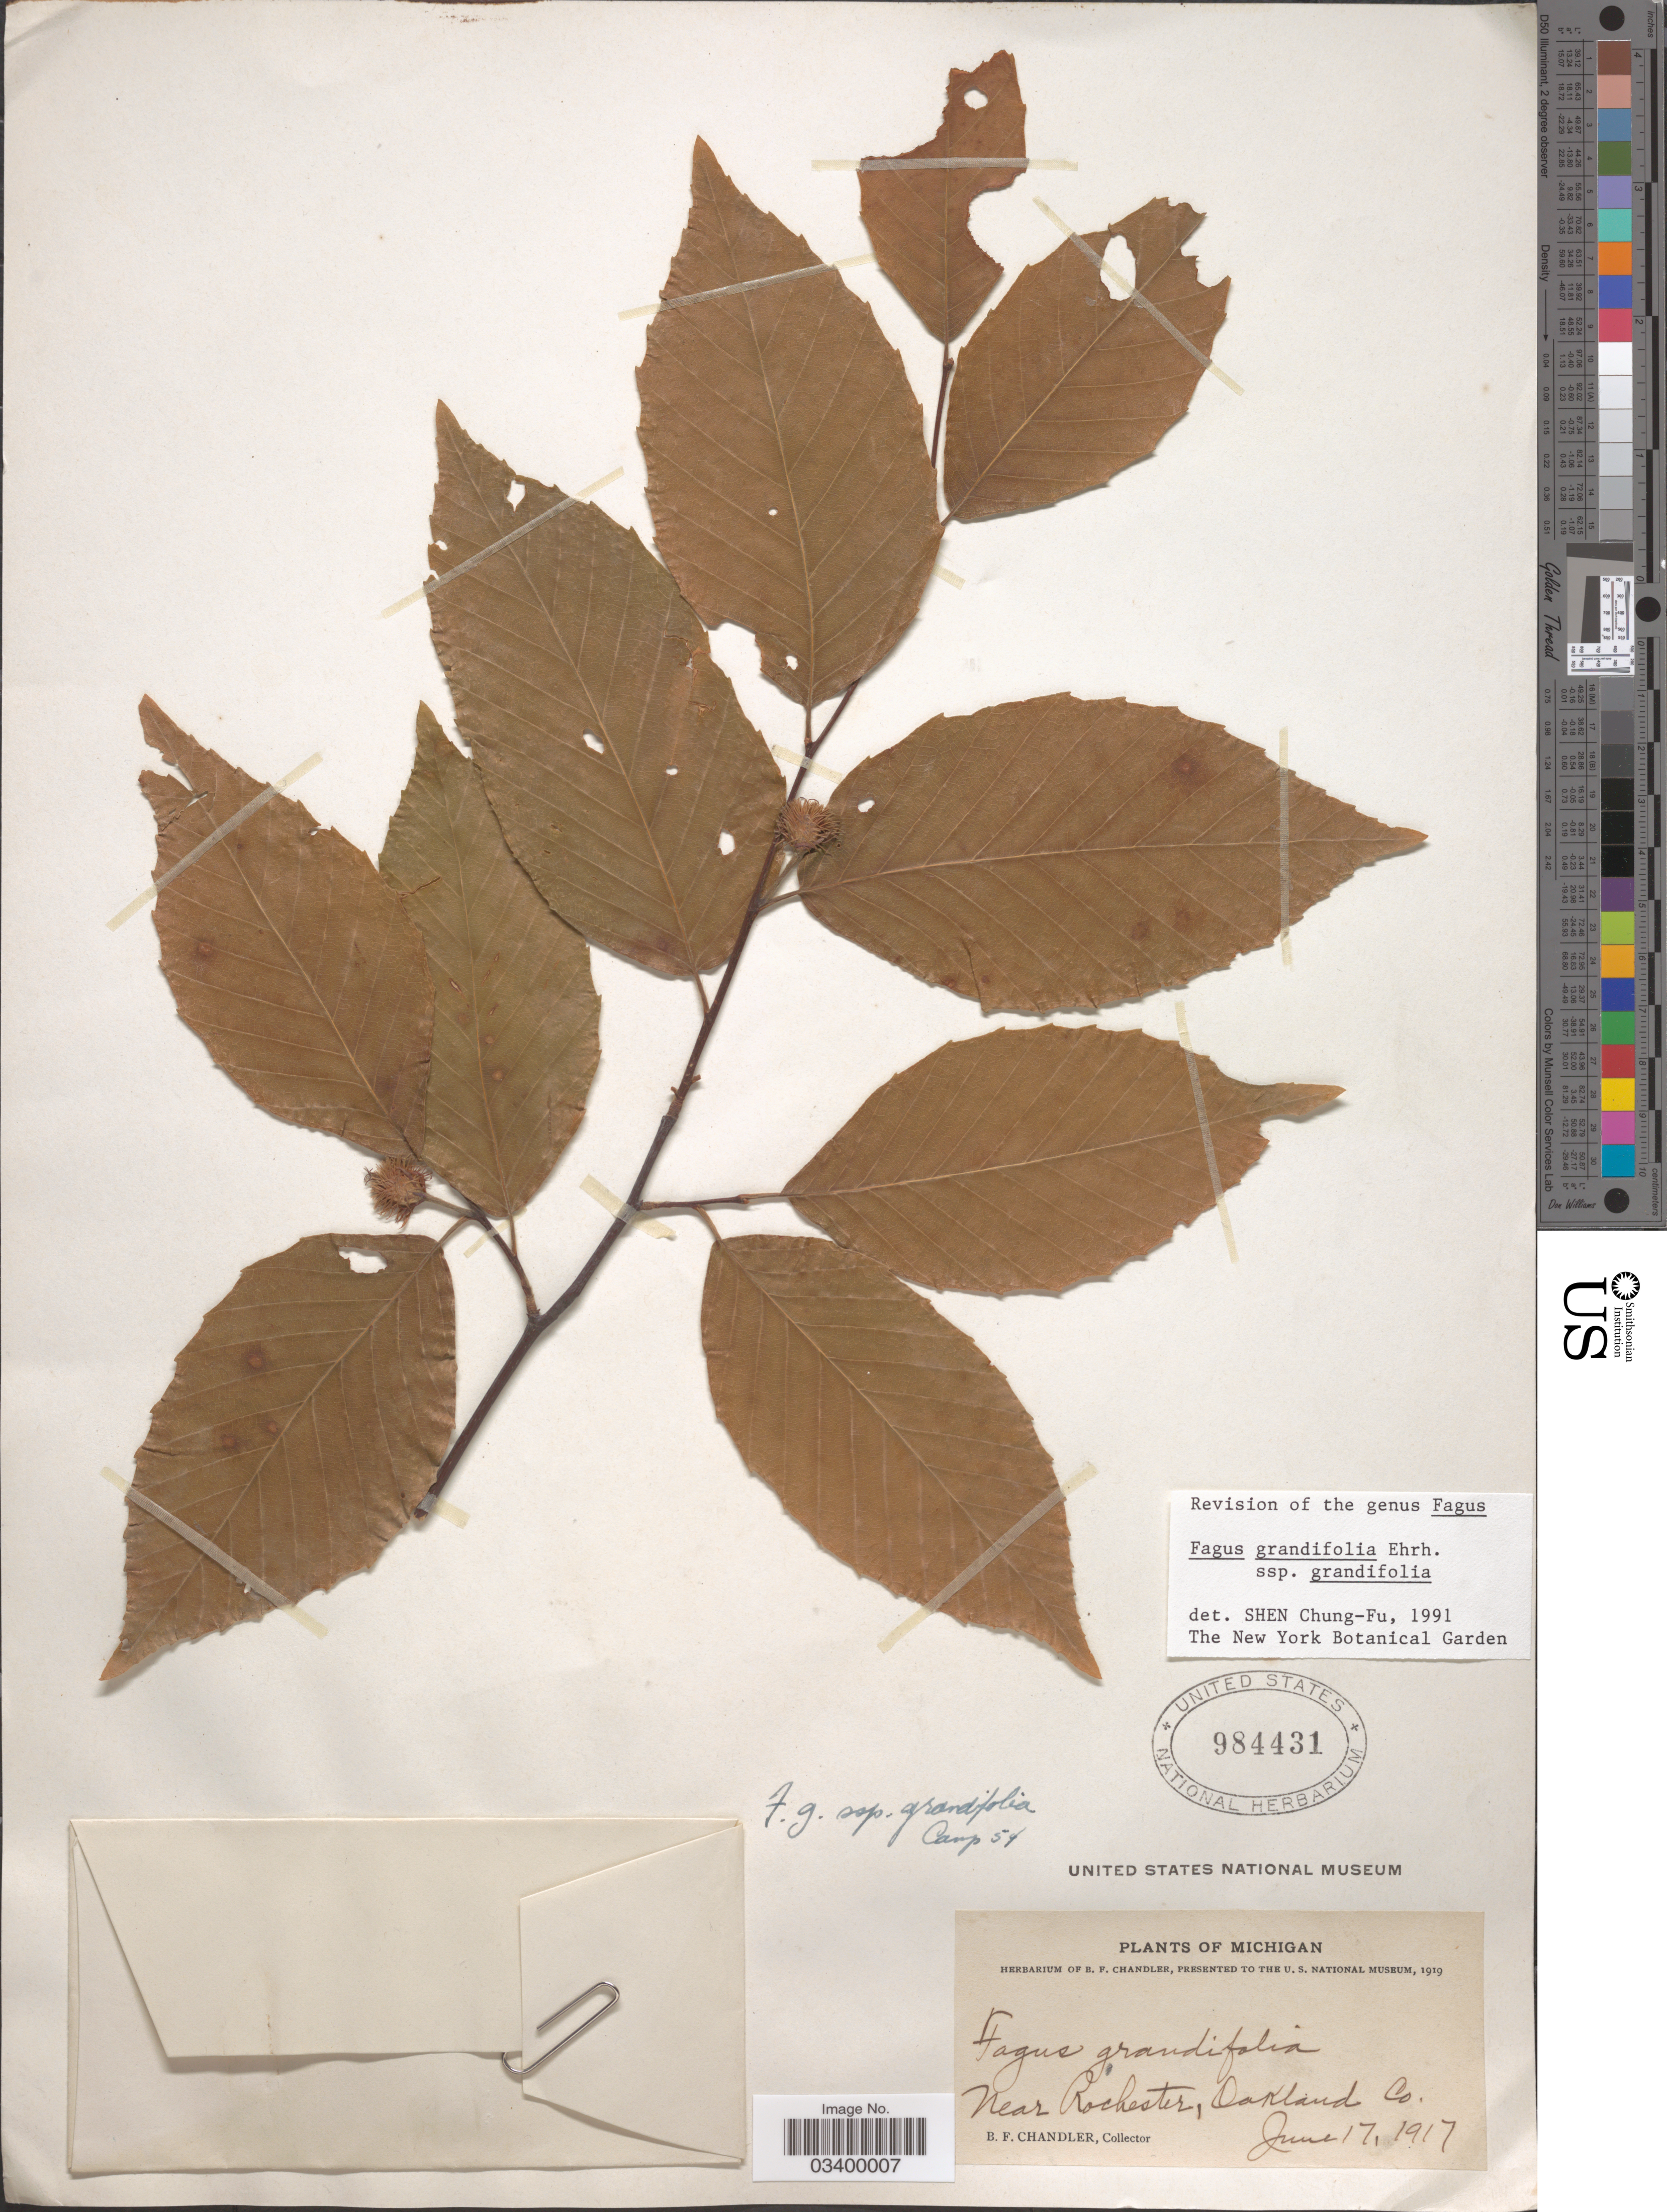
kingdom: Plantae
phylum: Tracheophyta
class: Magnoliopsida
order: Fagales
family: Fagaceae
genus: Fagus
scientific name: Fagus grandifolia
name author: Ehrh.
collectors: B. F. Chandler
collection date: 1917-06-17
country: United States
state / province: Michigan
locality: Near Rochester, Oakland Co.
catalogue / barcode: US 984431